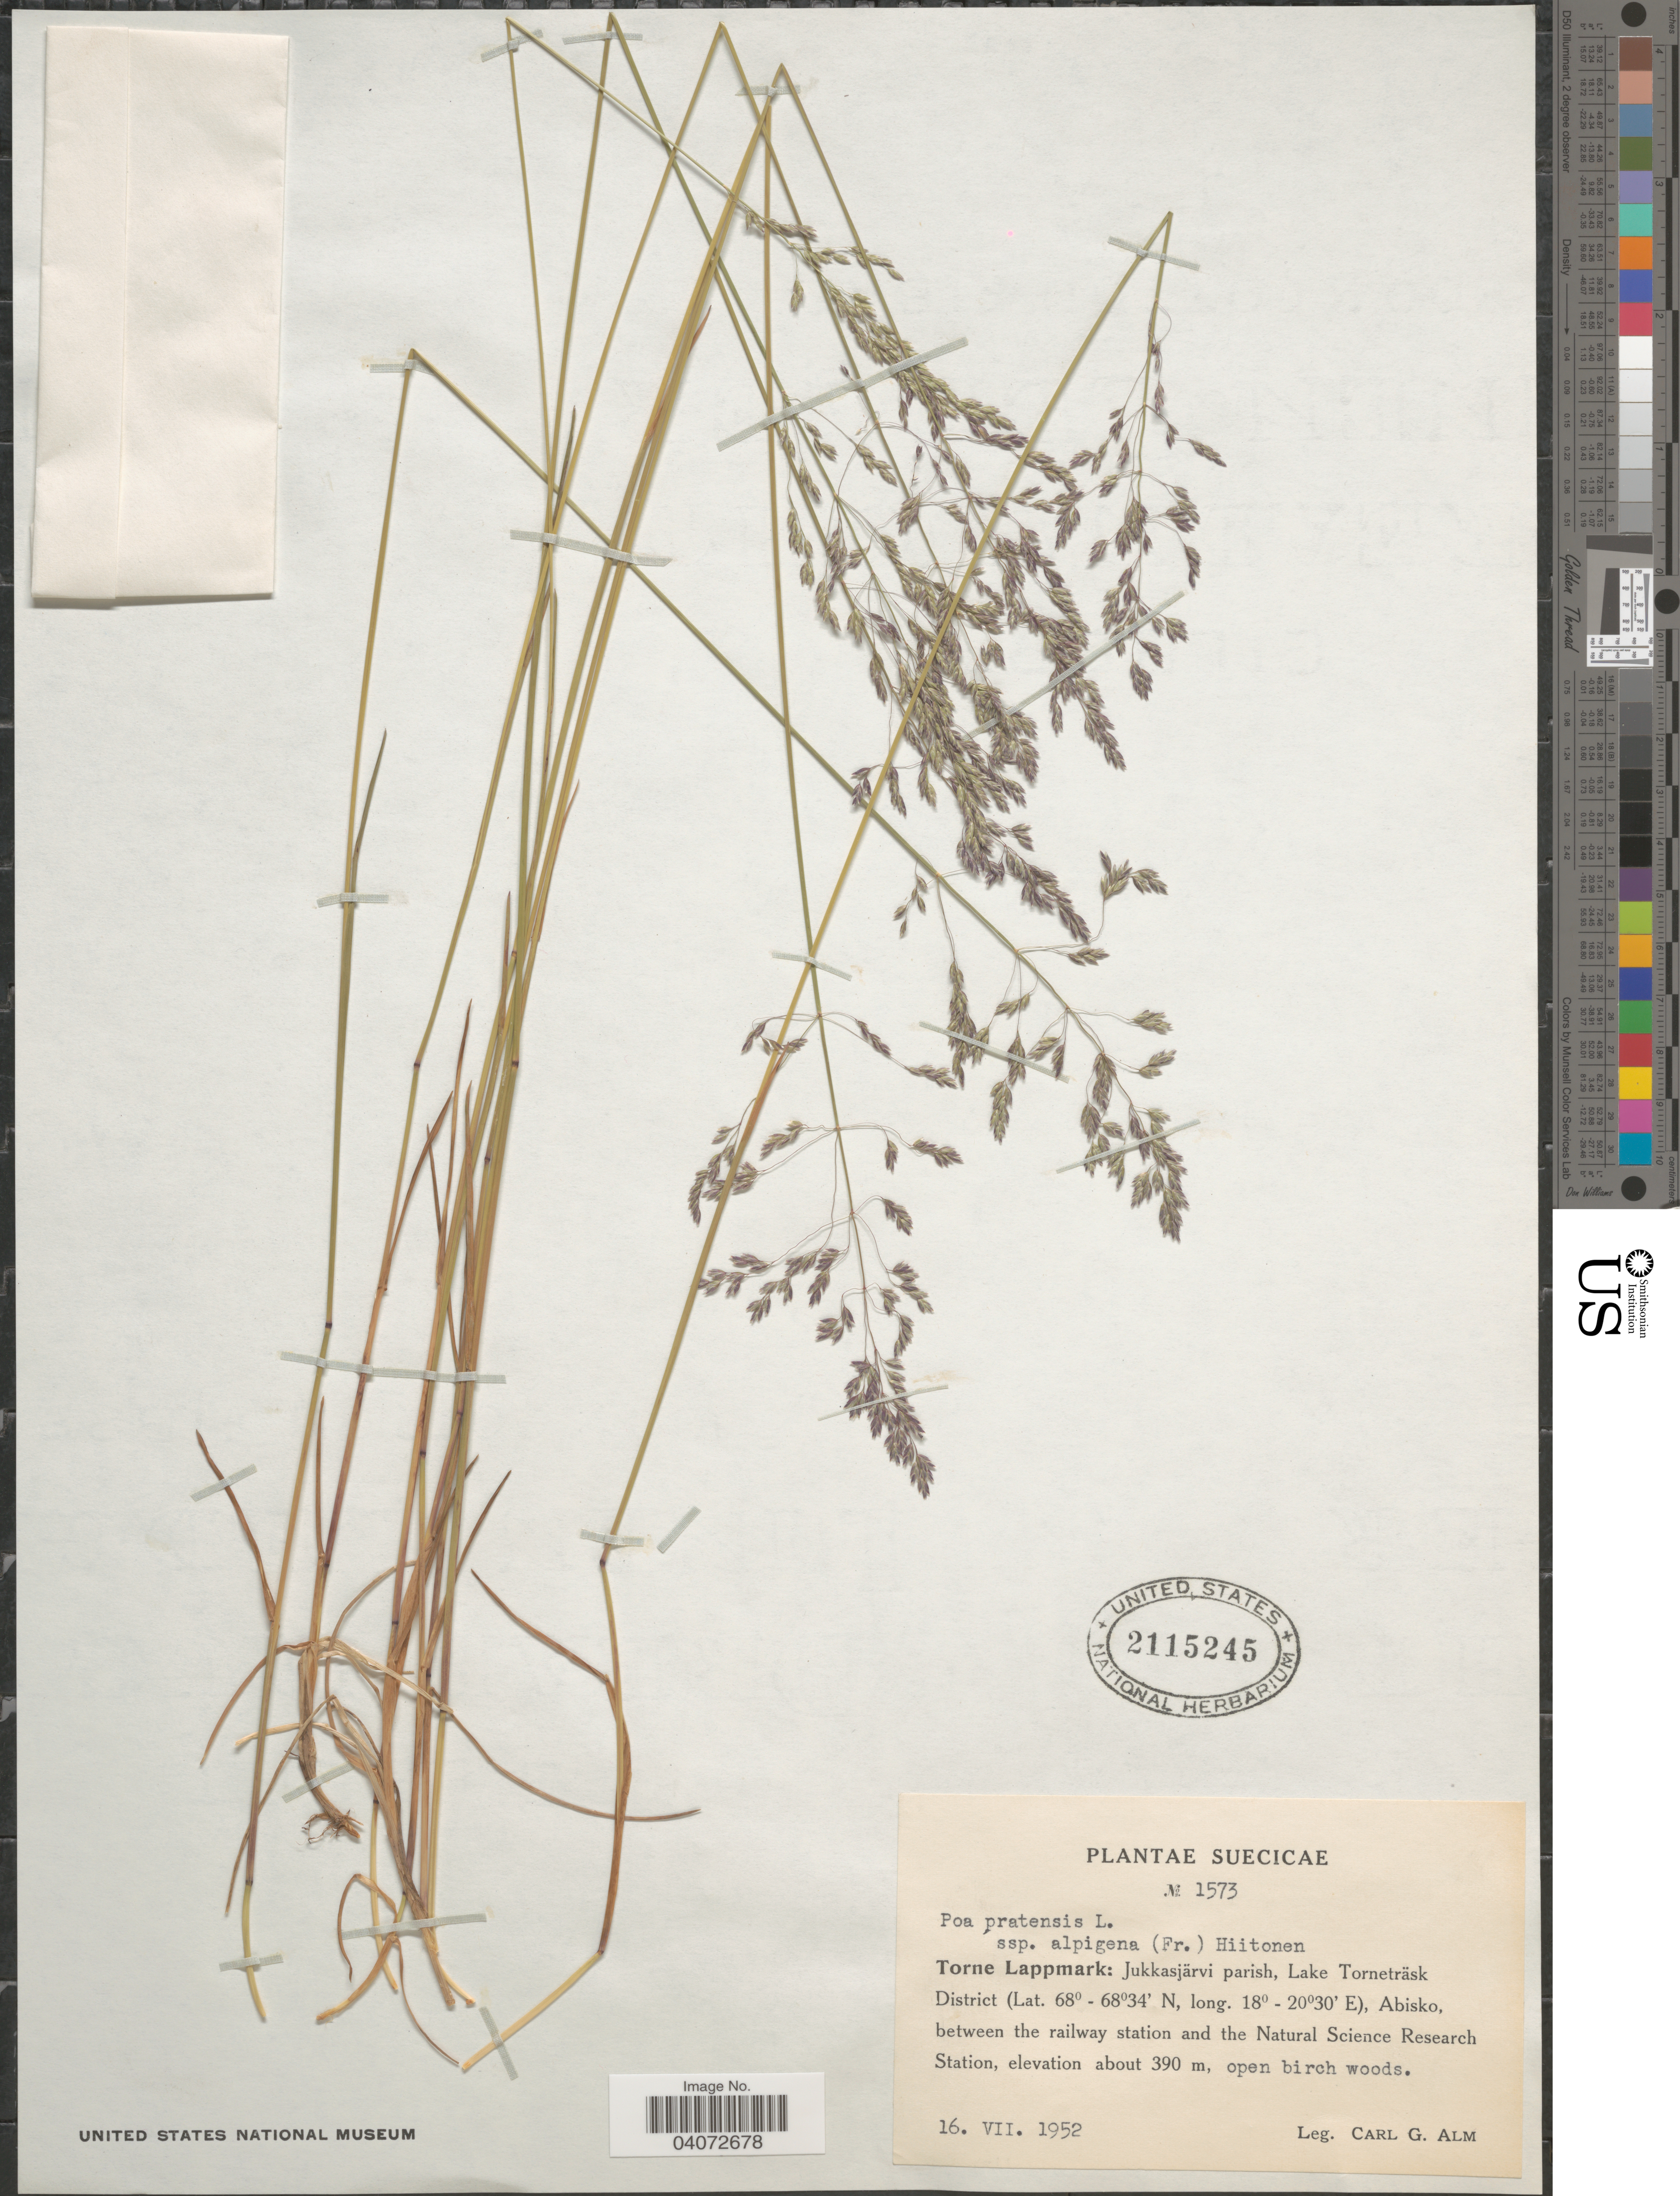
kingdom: Plantae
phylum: Tracheophyta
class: Liliopsida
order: Poales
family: Poaceae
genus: Poa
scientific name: Poa pratensis subsp. alpigena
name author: (Lindm.) Hiitonen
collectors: C. G. Alm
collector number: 1573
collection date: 1952-07-16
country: Sweden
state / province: Norrbotten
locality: Suecicae. Torne Lappmark: Jukkasjärvi parish, Lake Torneträsk District, Abisko, between the railway station and the Natural Science Research Station.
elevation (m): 390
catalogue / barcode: US 2115245